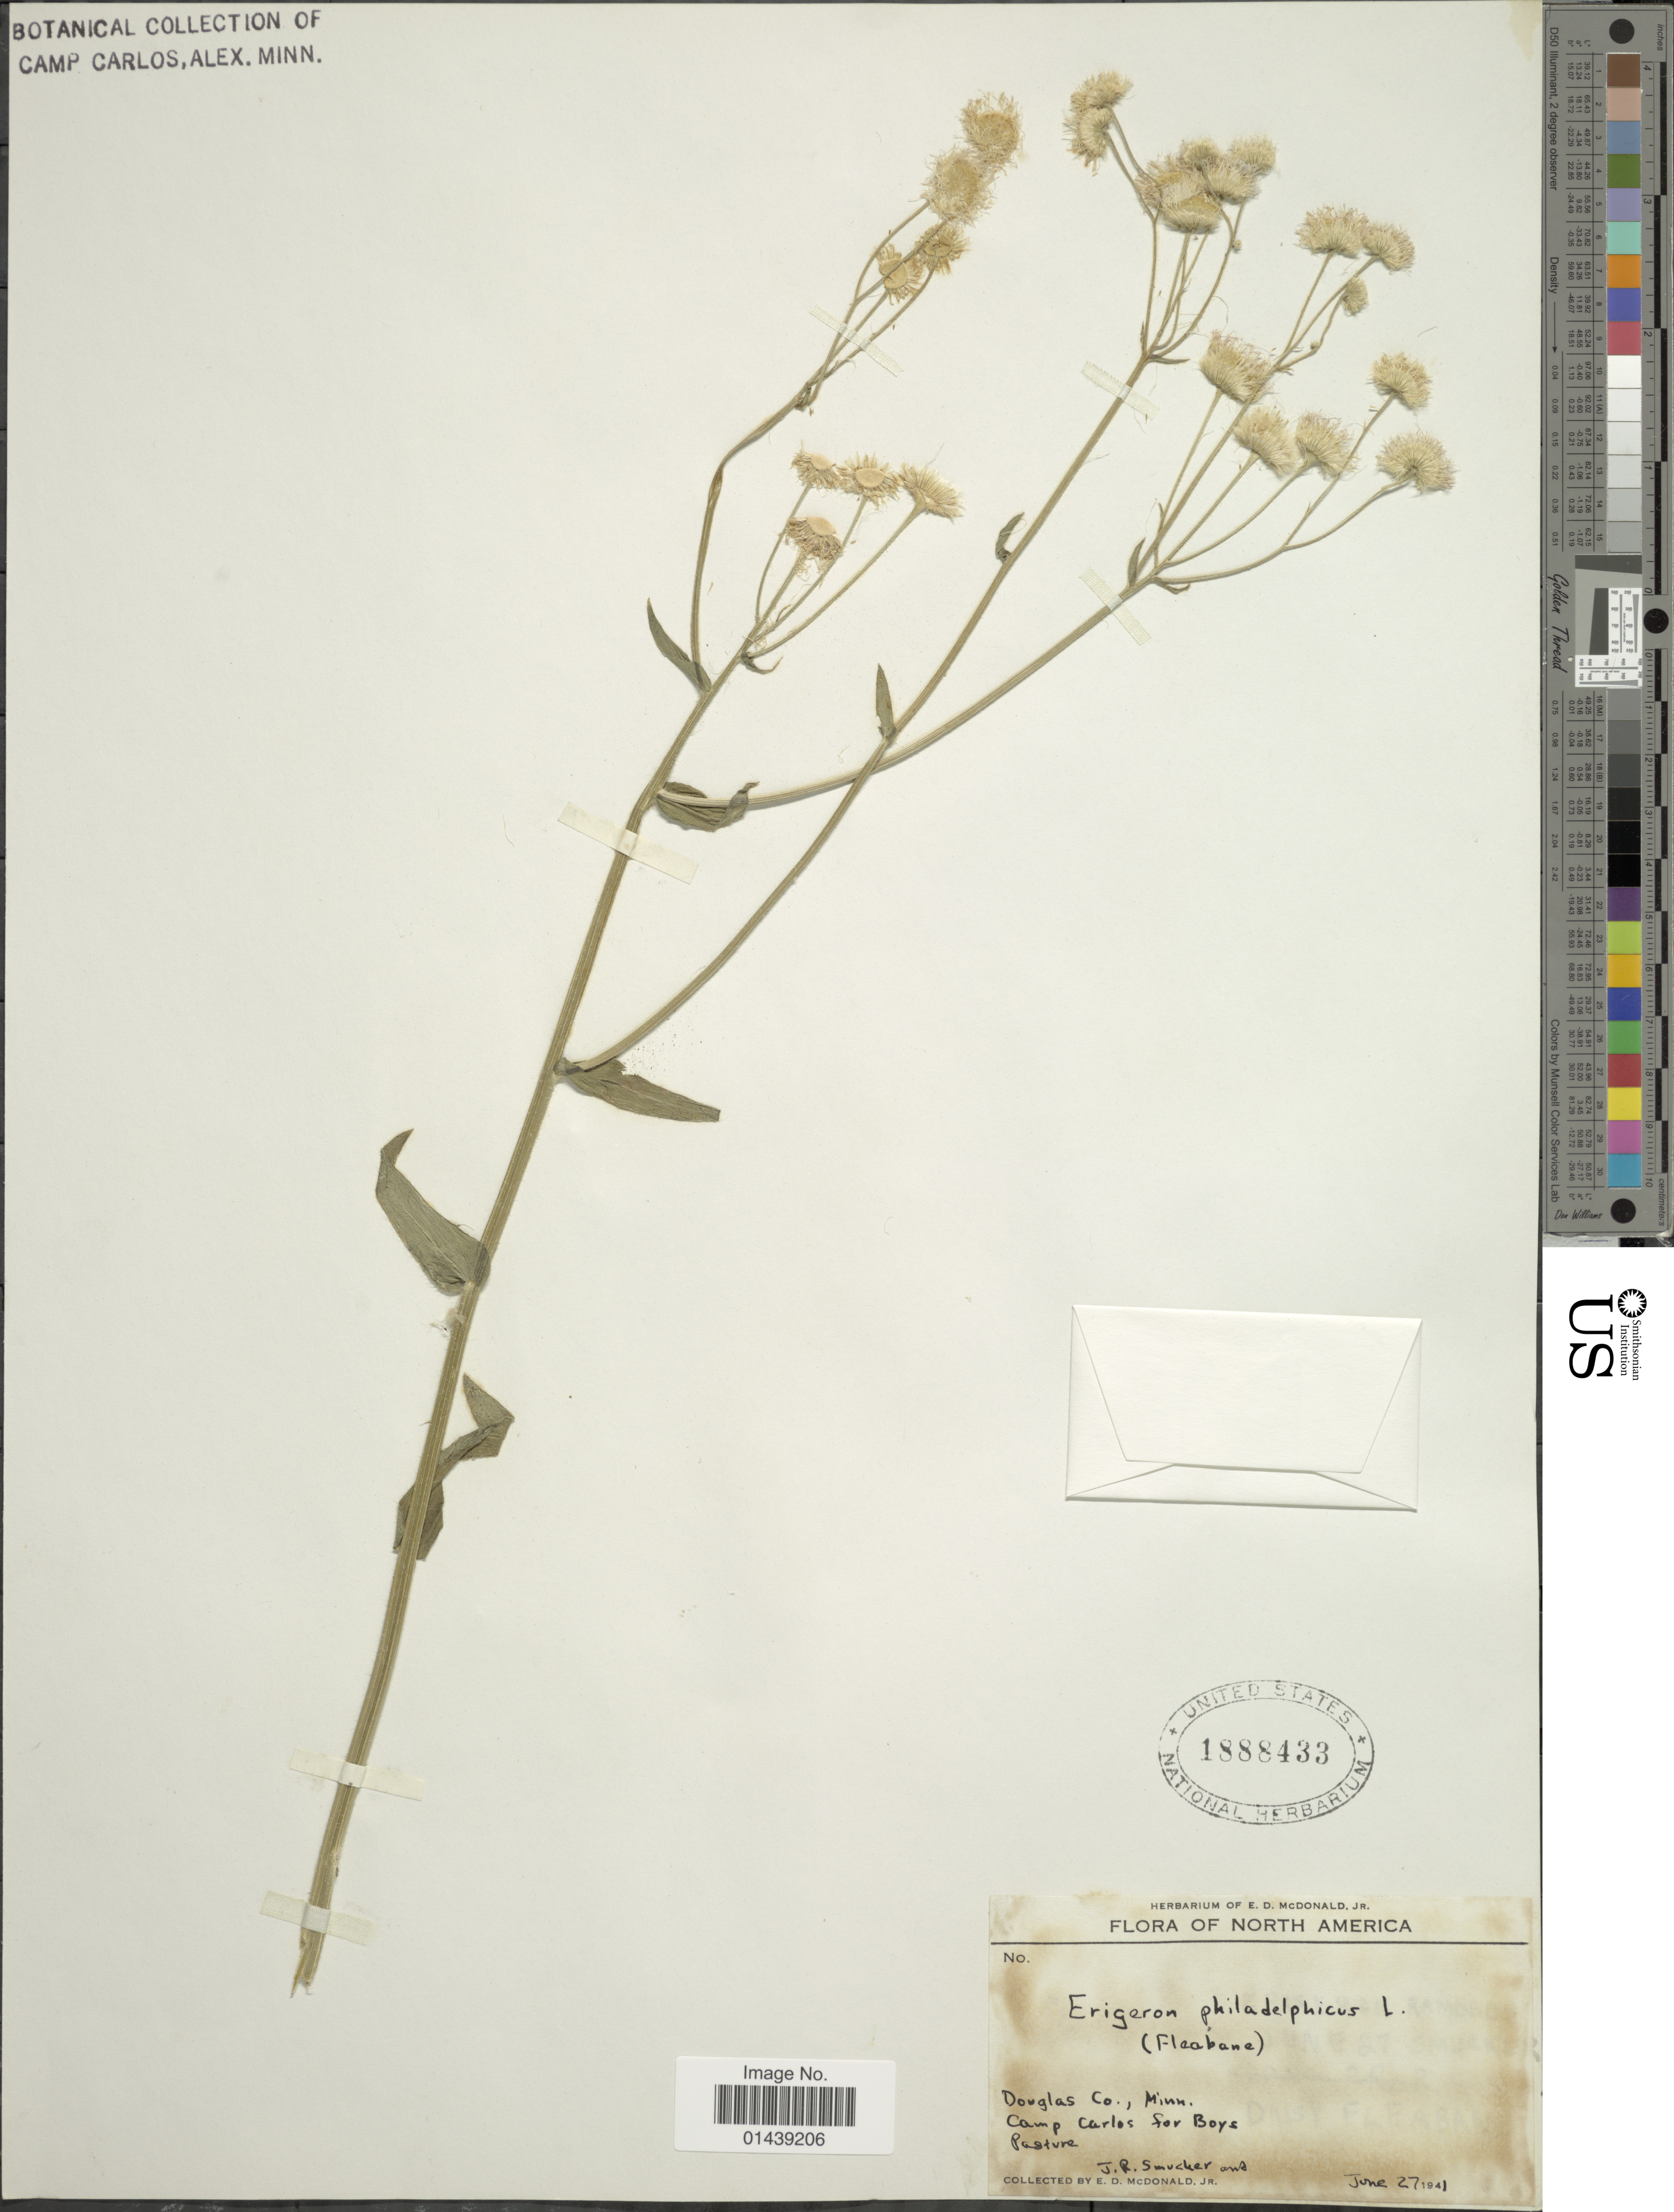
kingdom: Plantae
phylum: Tracheophyta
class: Magnoliopsida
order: Asterales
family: Asteraceae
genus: Erigeron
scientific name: Erigeron philadelphicus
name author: L.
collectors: J. Smucker & E. D. McDonald Jr.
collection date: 1941-06-27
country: United States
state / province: Minnesota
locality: Douglas Co. Camp Carlos for Boys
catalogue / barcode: US 1888433